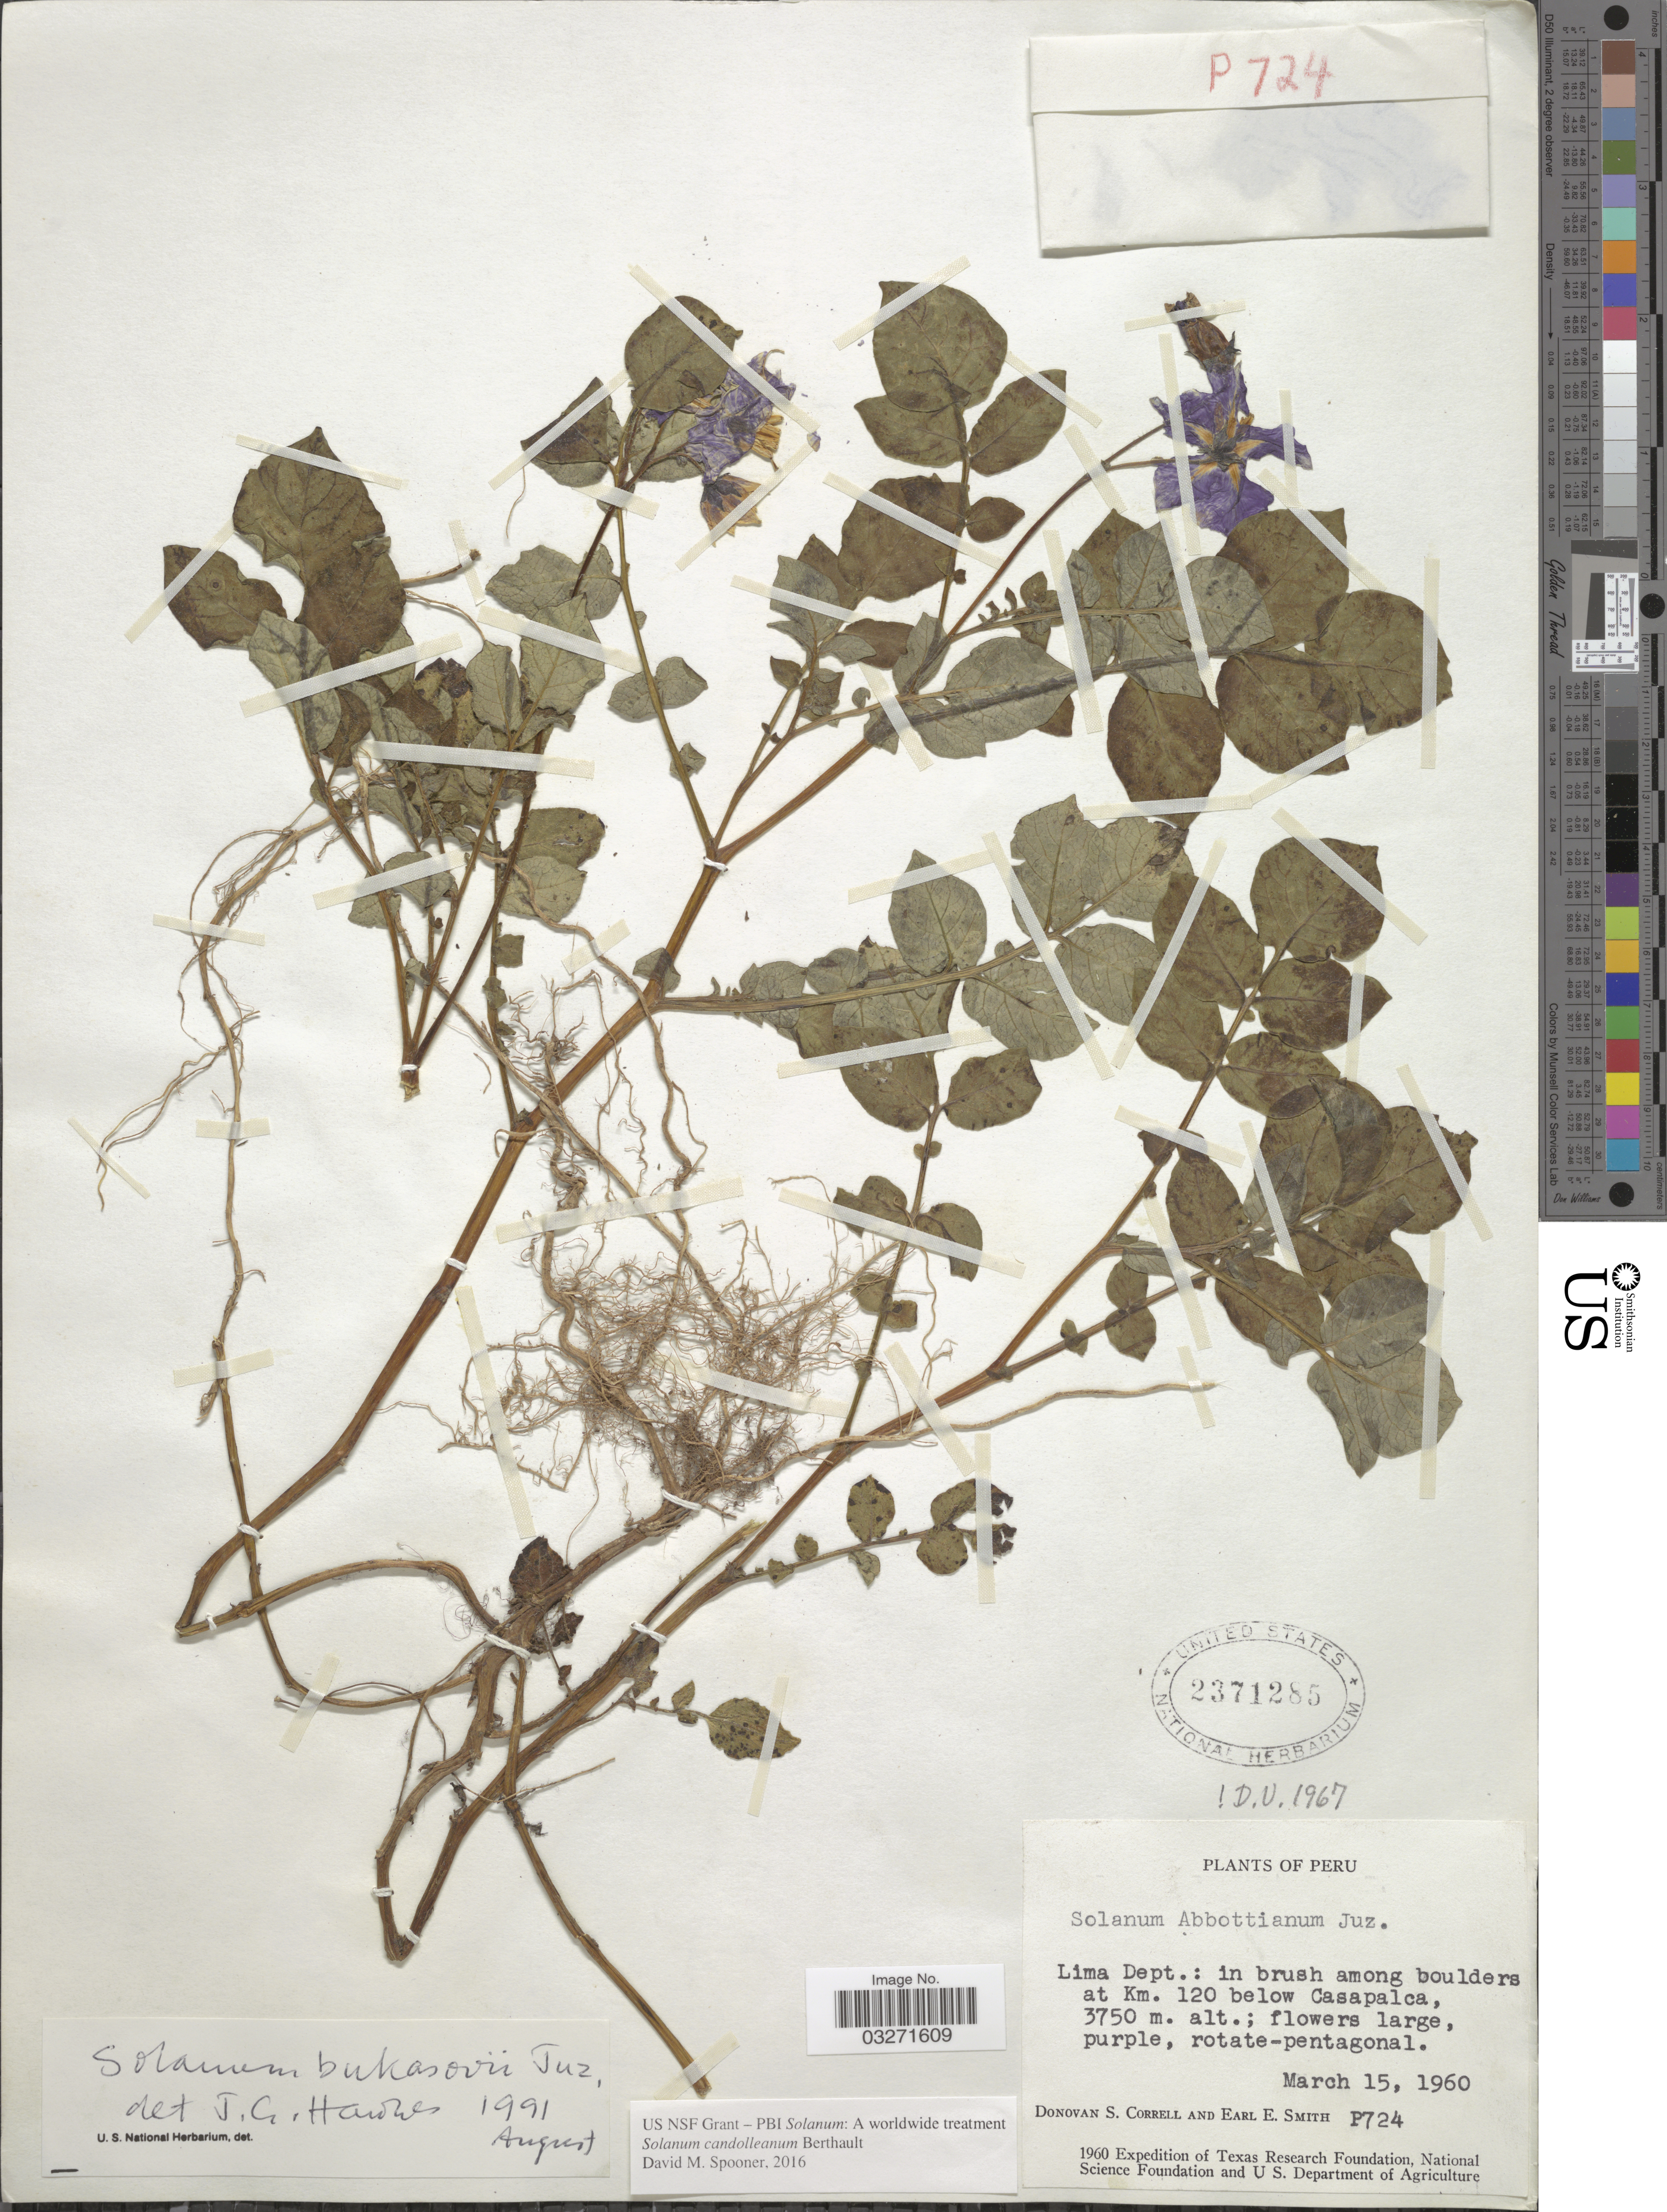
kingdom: Plantae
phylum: Tracheophyta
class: Magnoliopsida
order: Solanales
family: Solanaceae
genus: Solanum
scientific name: Solanum candolleanum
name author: Berthault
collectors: D. S. Correll & E. E. Smith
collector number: P724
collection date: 1960-03-15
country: Peru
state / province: Lima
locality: Lima Dept.: in brush among boulders at Km. 120 below Casapalca.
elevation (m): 3750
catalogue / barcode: US 2371285